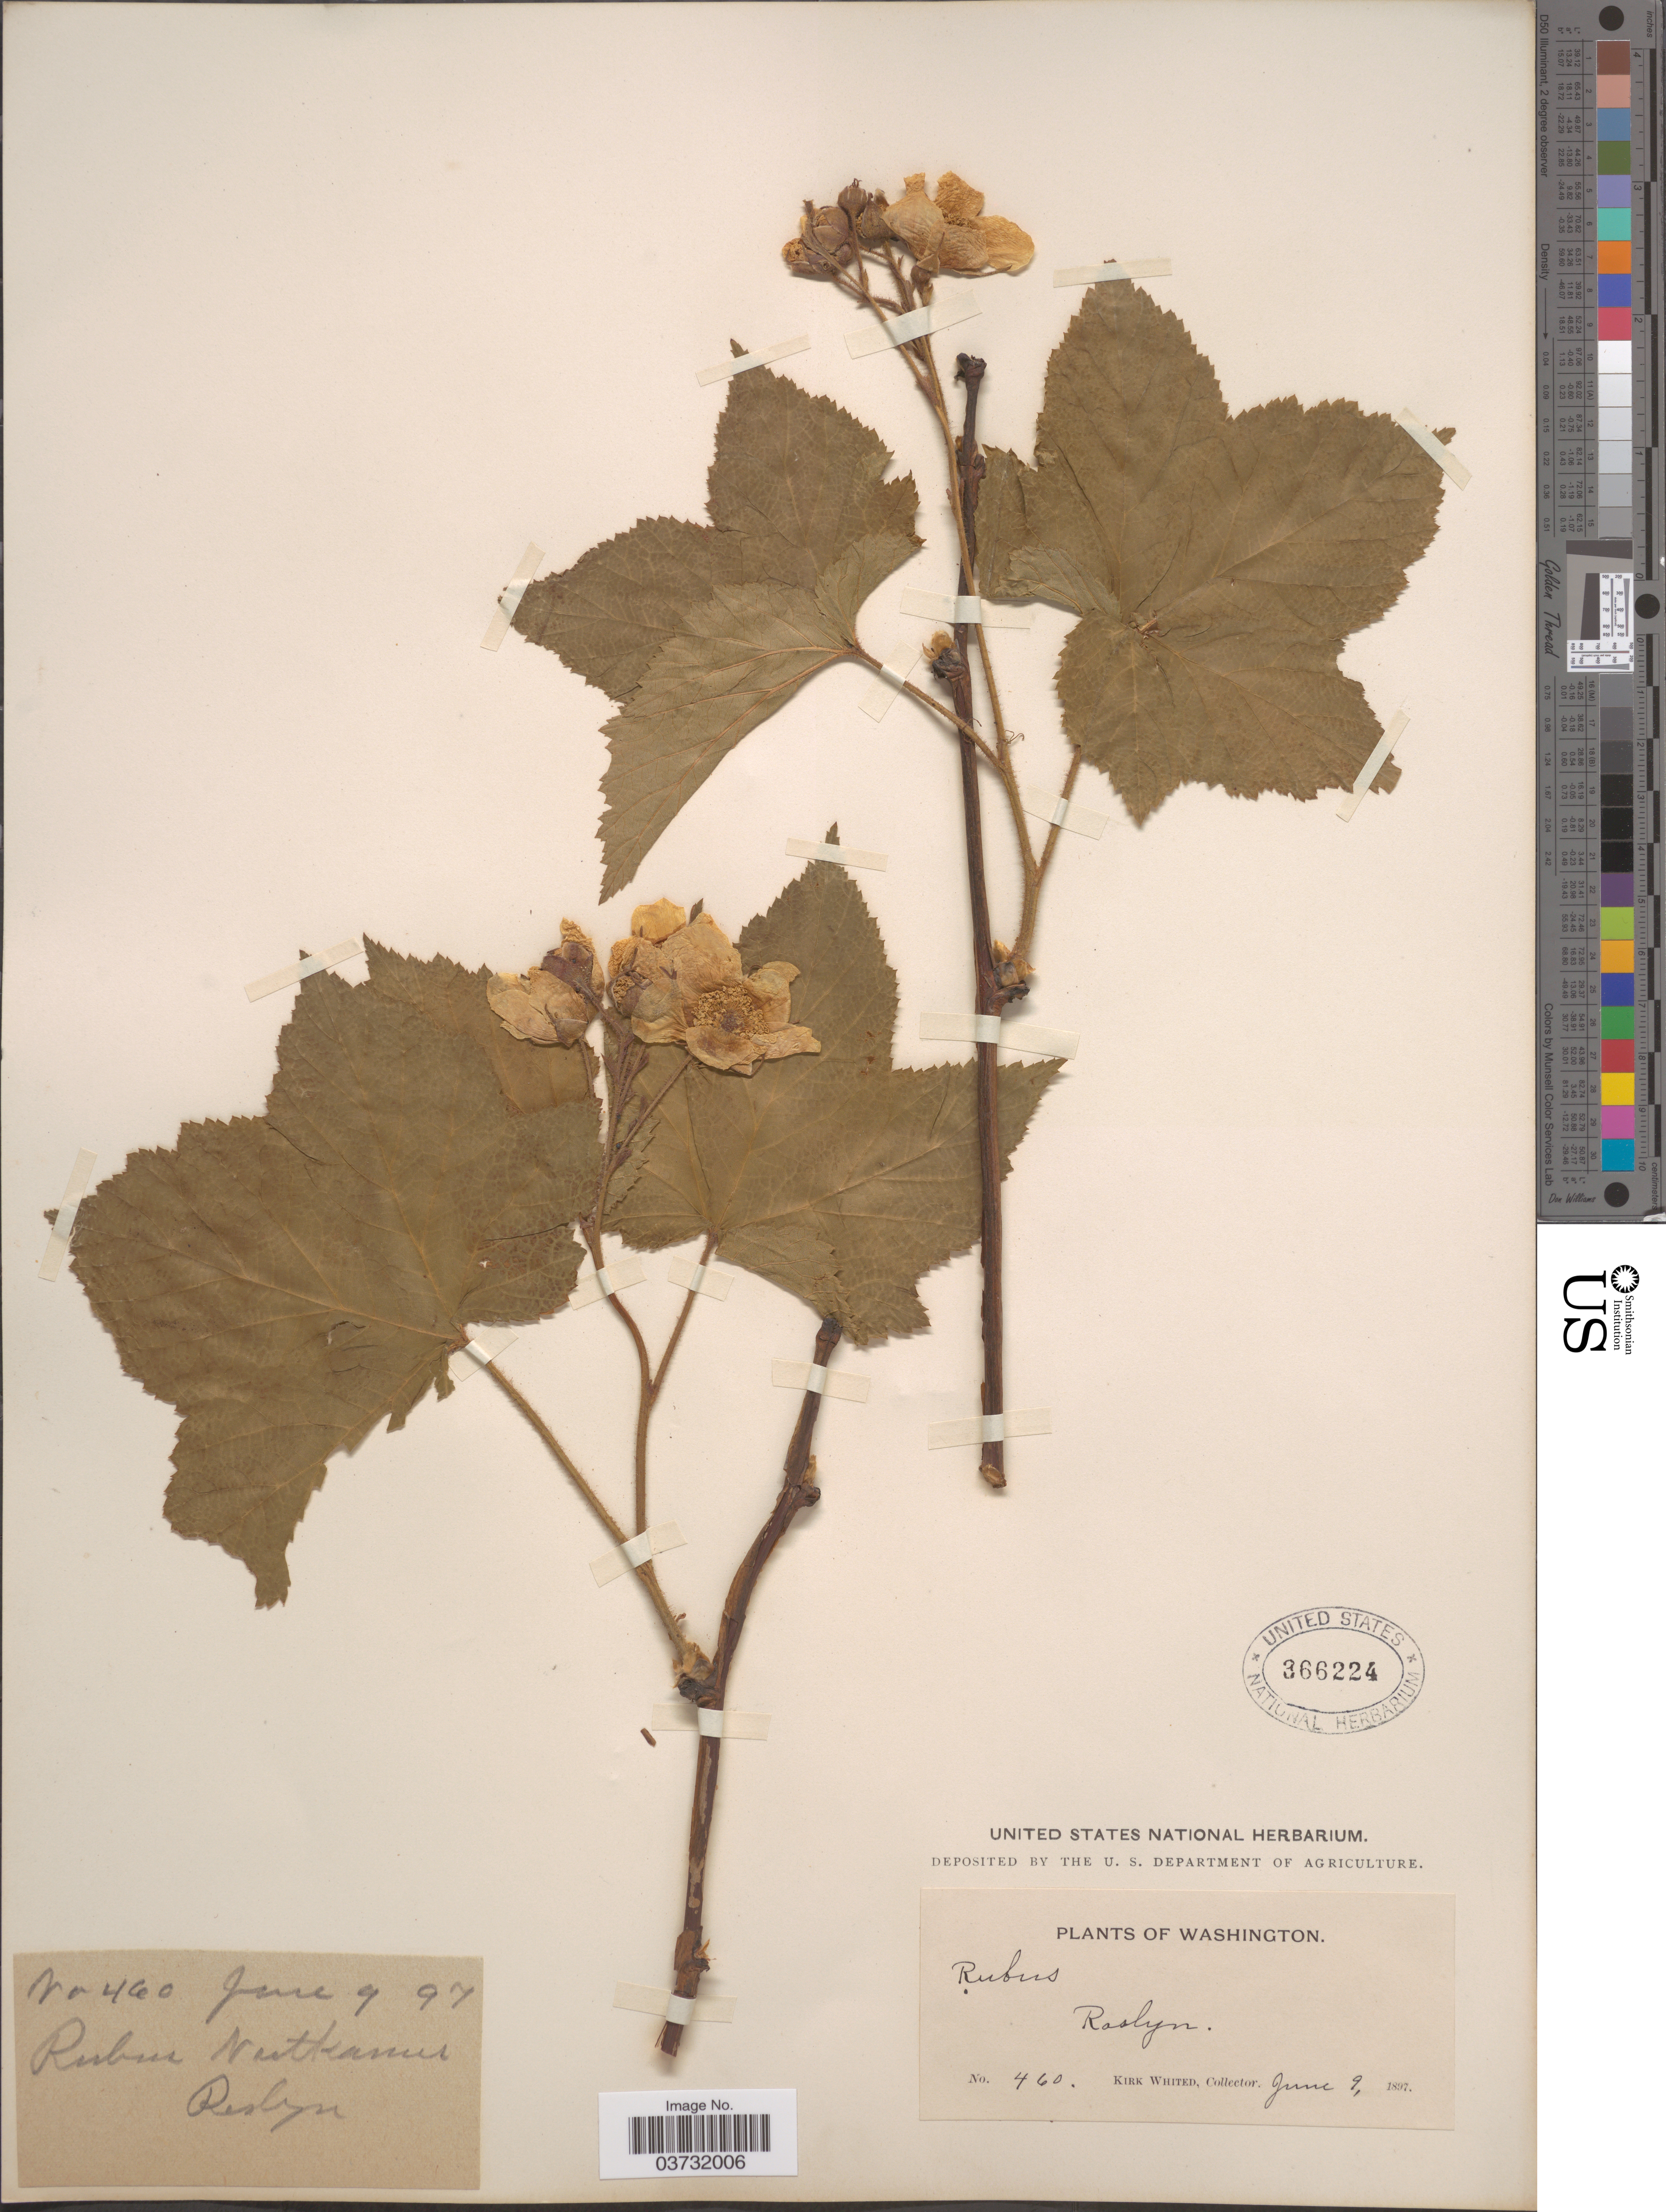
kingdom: Plantae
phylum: Tracheophyta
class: Magnoliopsida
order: Rosales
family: Rosaceae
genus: Rubus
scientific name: Rubus parviflorus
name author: Nutt.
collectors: K. Whited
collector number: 460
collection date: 1897-06-09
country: United States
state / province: Washington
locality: Roslyn.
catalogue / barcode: US 366224